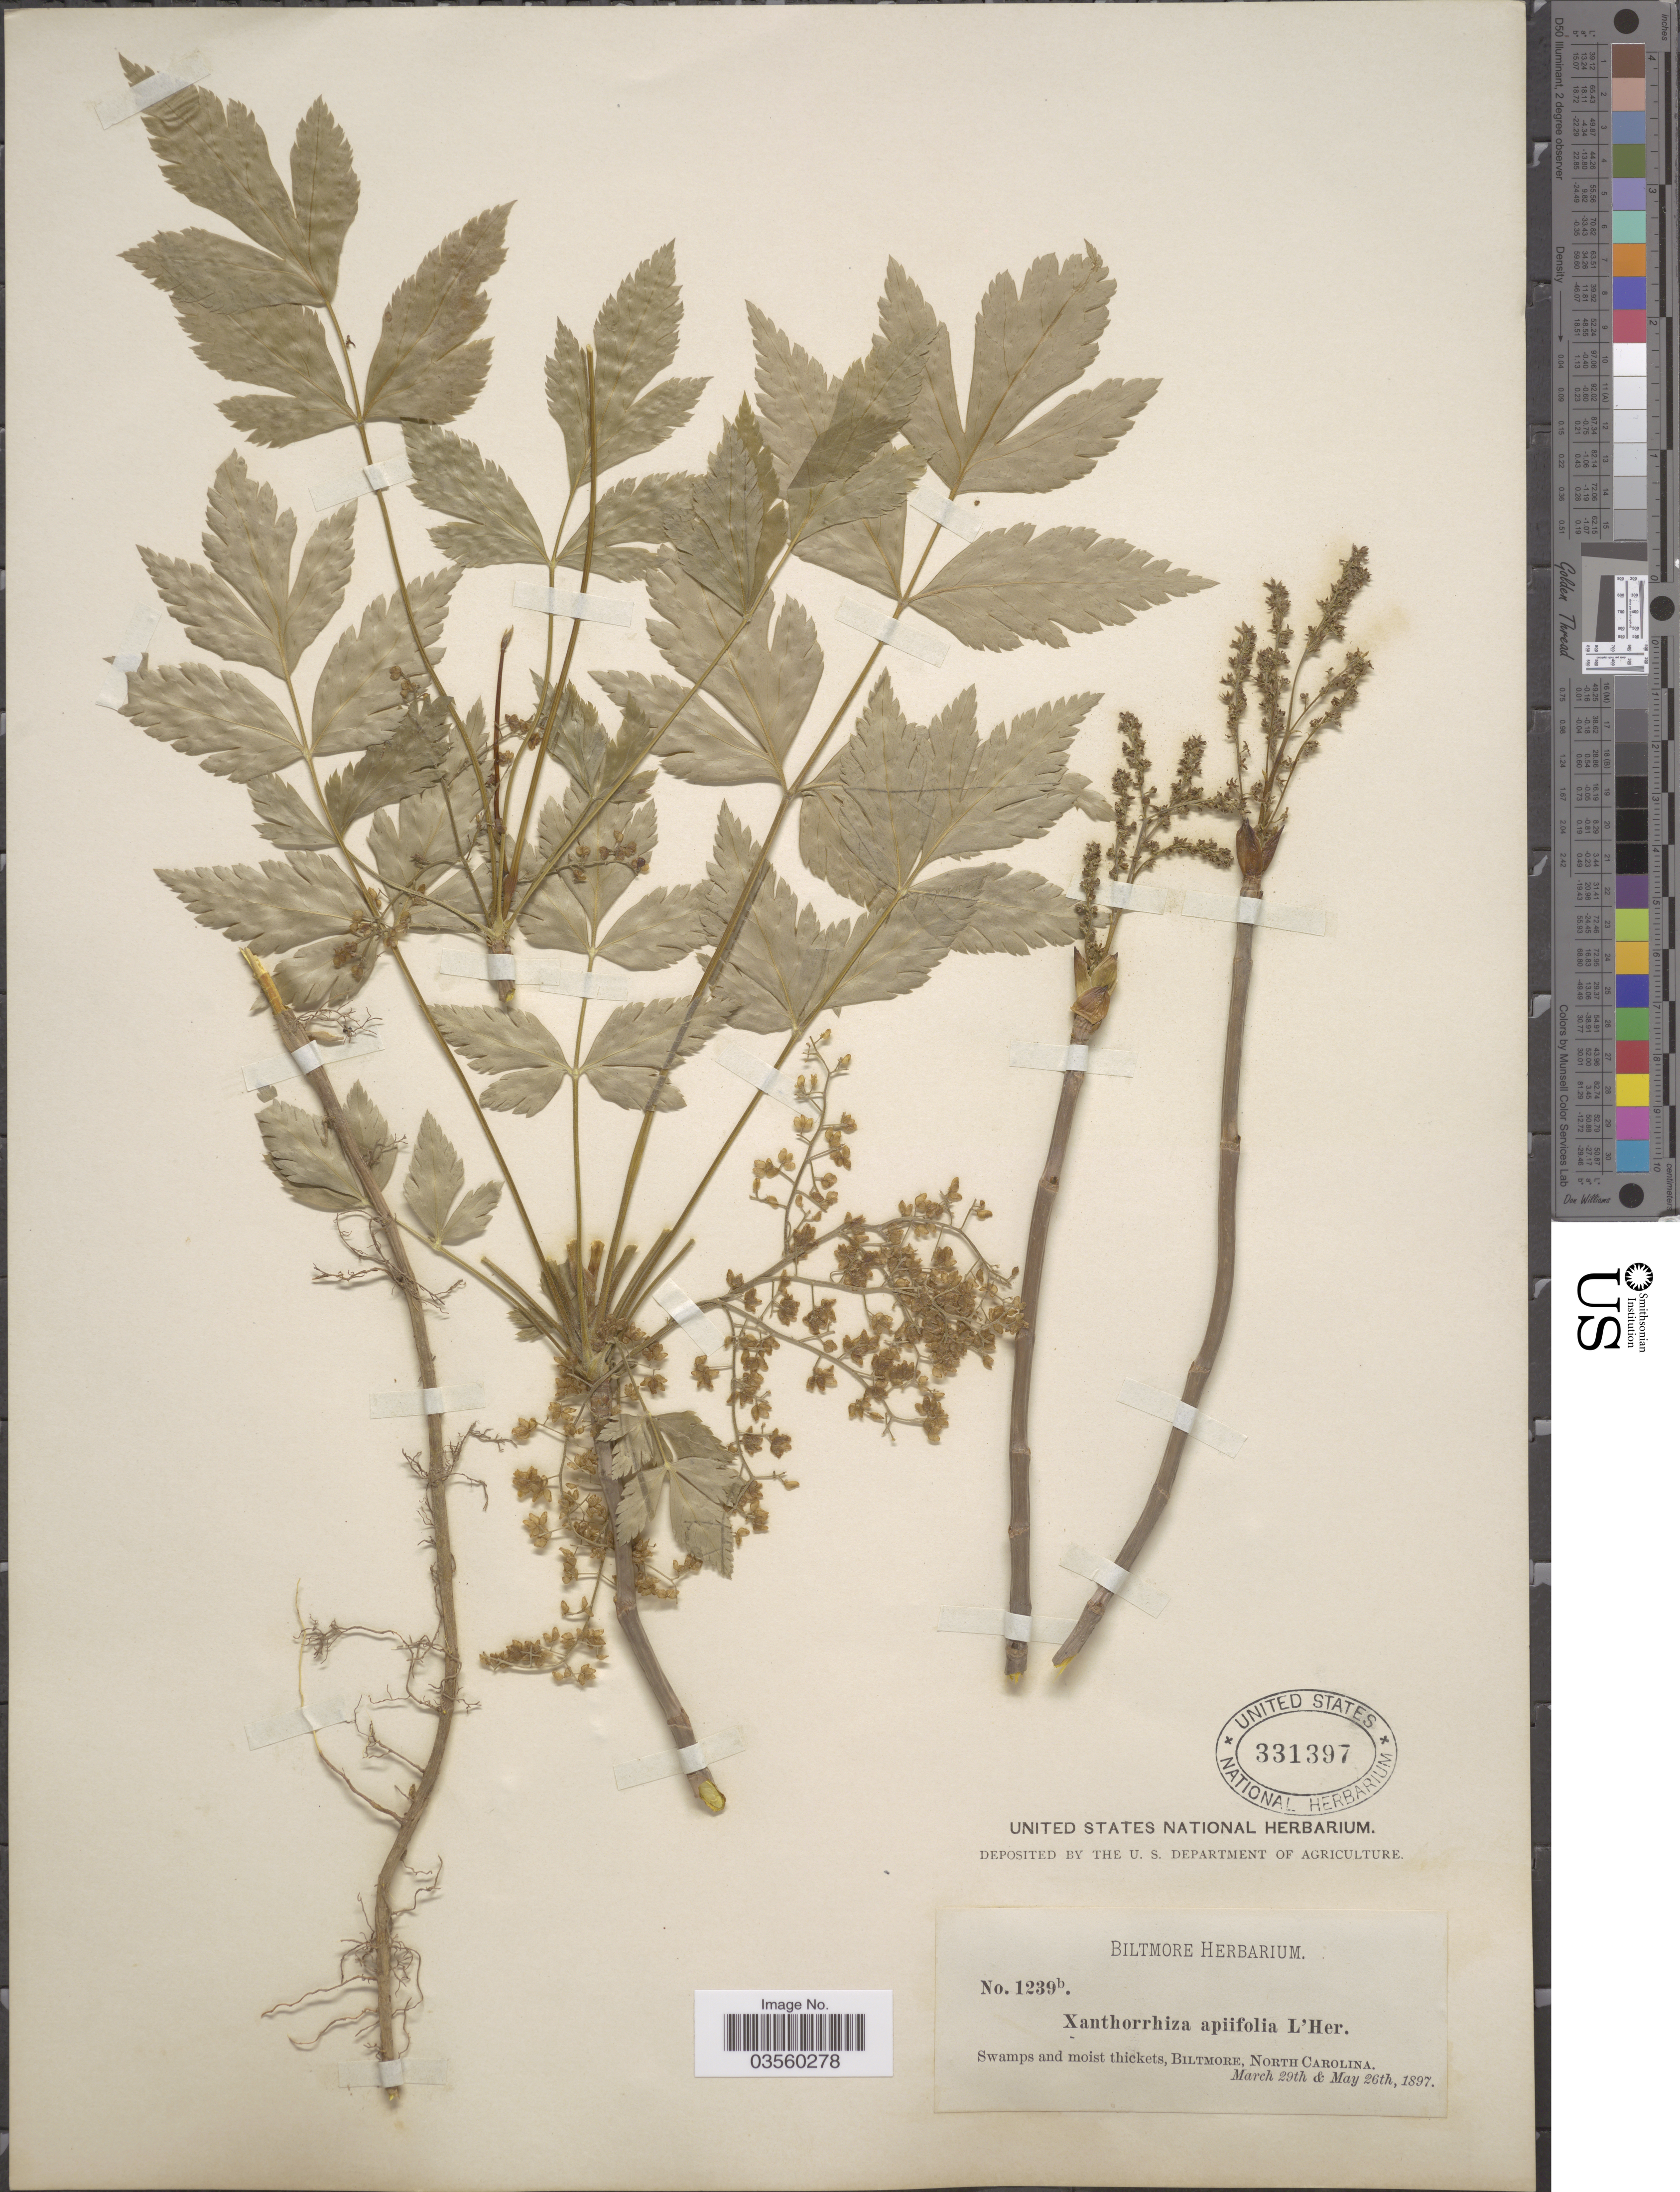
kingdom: Plantae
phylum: Tracheophyta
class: Magnoliopsida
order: Ranunculales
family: Ranunculaceae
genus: Xanthorhiza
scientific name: Xanthorhiza apiifolia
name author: L'Hér.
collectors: ex herb. Biltmore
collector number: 1239b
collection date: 1897-03-29/1897-05-26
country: United States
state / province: North Carolina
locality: Biltmore.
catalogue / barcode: US 331397